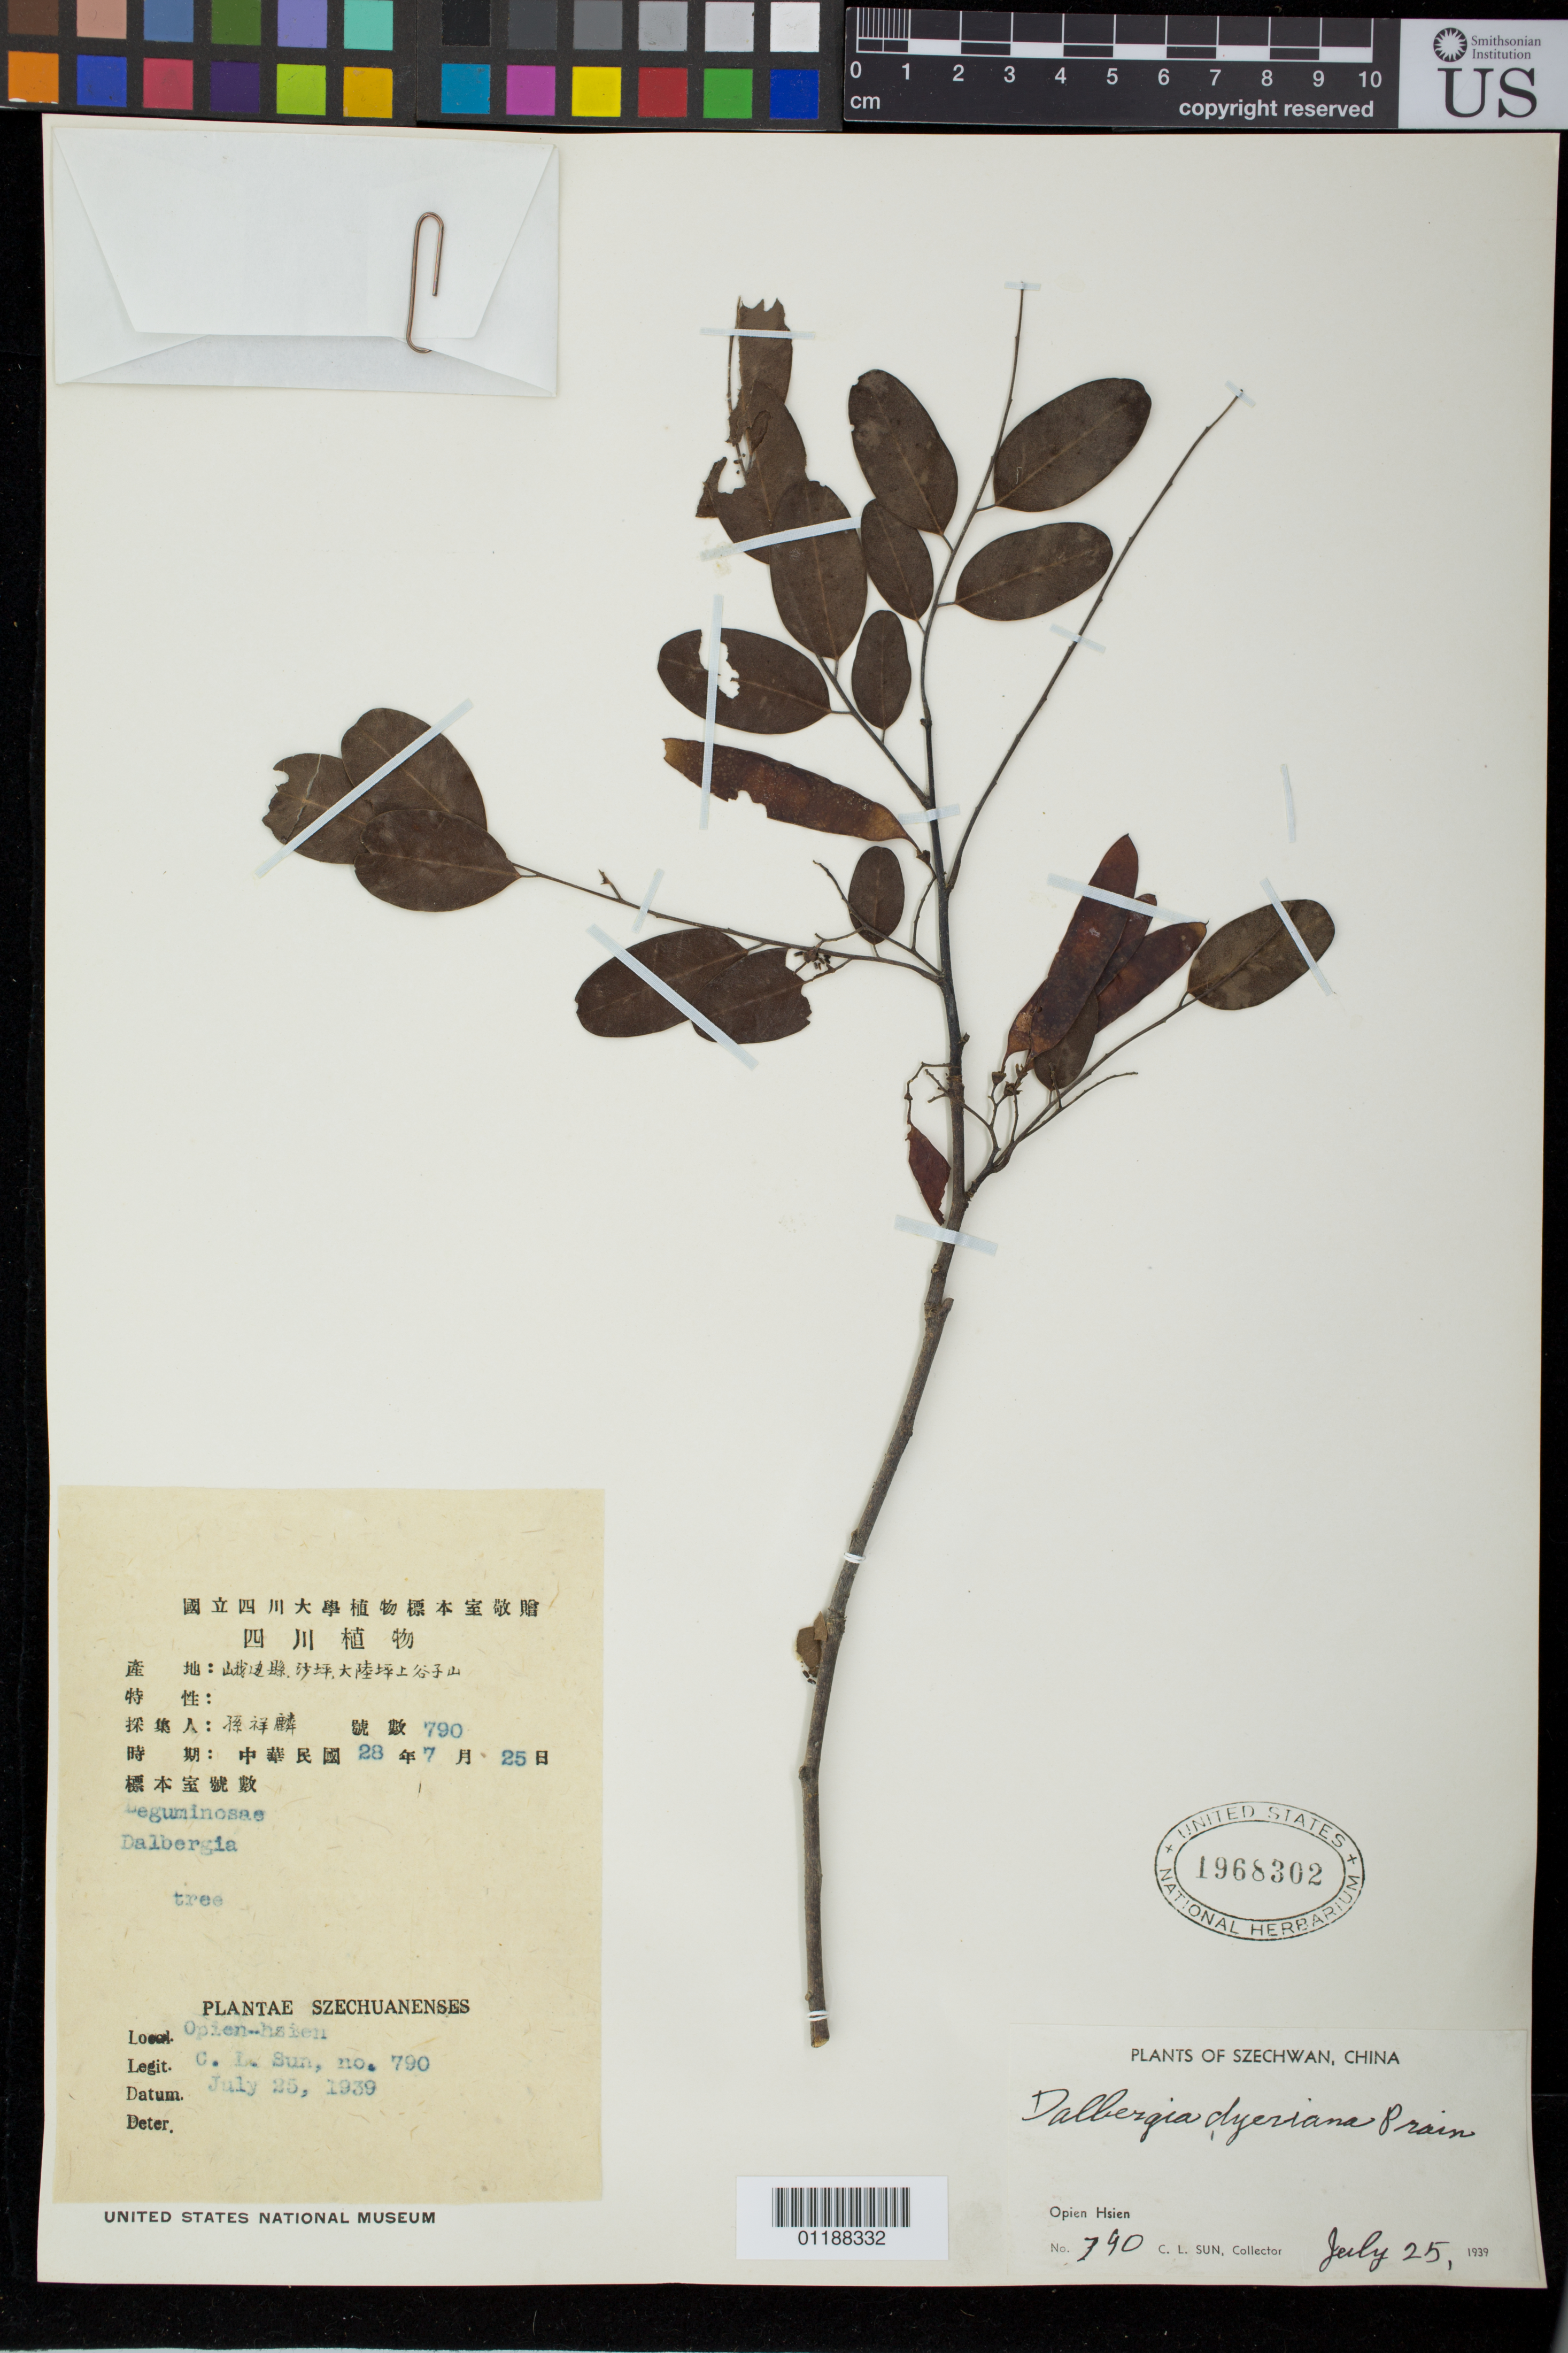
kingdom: Plantae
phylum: Tracheophyta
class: Magnoliopsida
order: Fabales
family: Fabaceae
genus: Dalbergia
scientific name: Dalbergia dyeriana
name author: B. Harms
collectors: C. Sun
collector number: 790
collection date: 1939-07-25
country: China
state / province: Sichuan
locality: Opien Hsien, Szechwan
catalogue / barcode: US 1968302